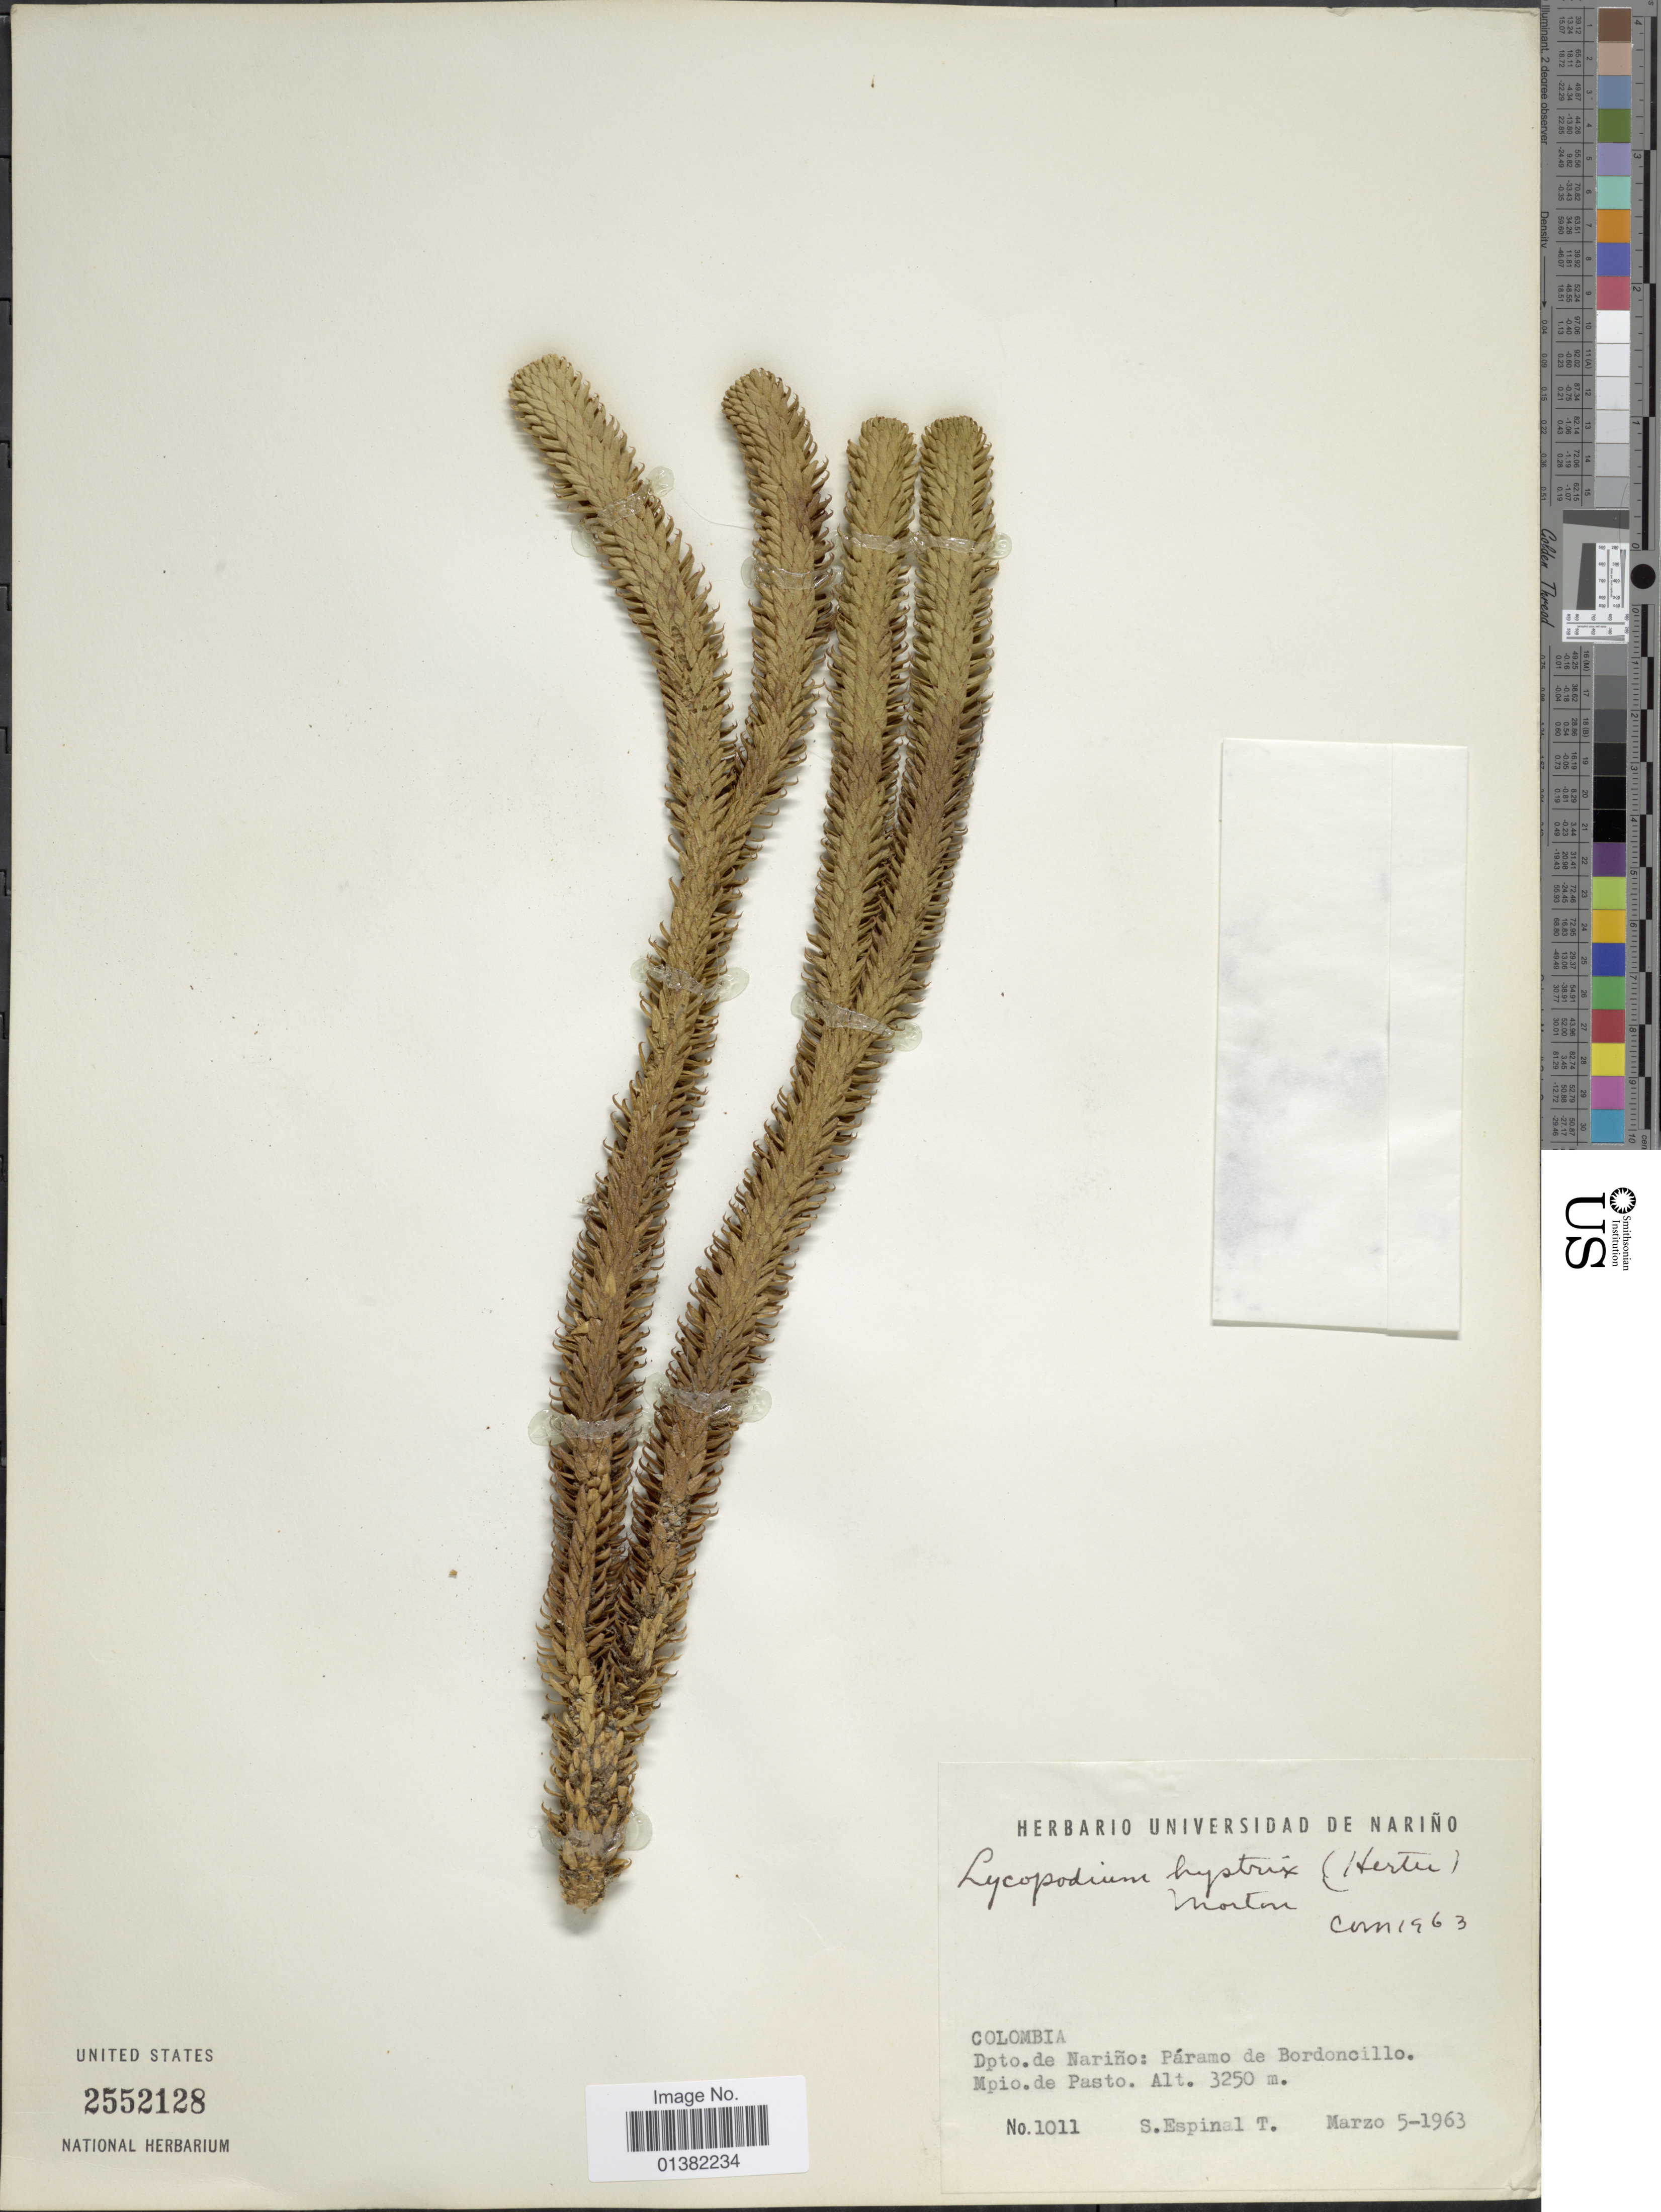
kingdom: Plantae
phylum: Tracheophyta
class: Lycopodiopsida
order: Lycopodiales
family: Lycopodiaceae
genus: Phlegmariurus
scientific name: Phlegmariurus hystrix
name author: (Herter) B. Øllg.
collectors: S. Epinal T.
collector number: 1011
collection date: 1963-03-05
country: Colombia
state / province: Nariño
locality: Páramo de Bordoncillo. Mpio. de Pasto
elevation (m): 3250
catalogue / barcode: US 2552128